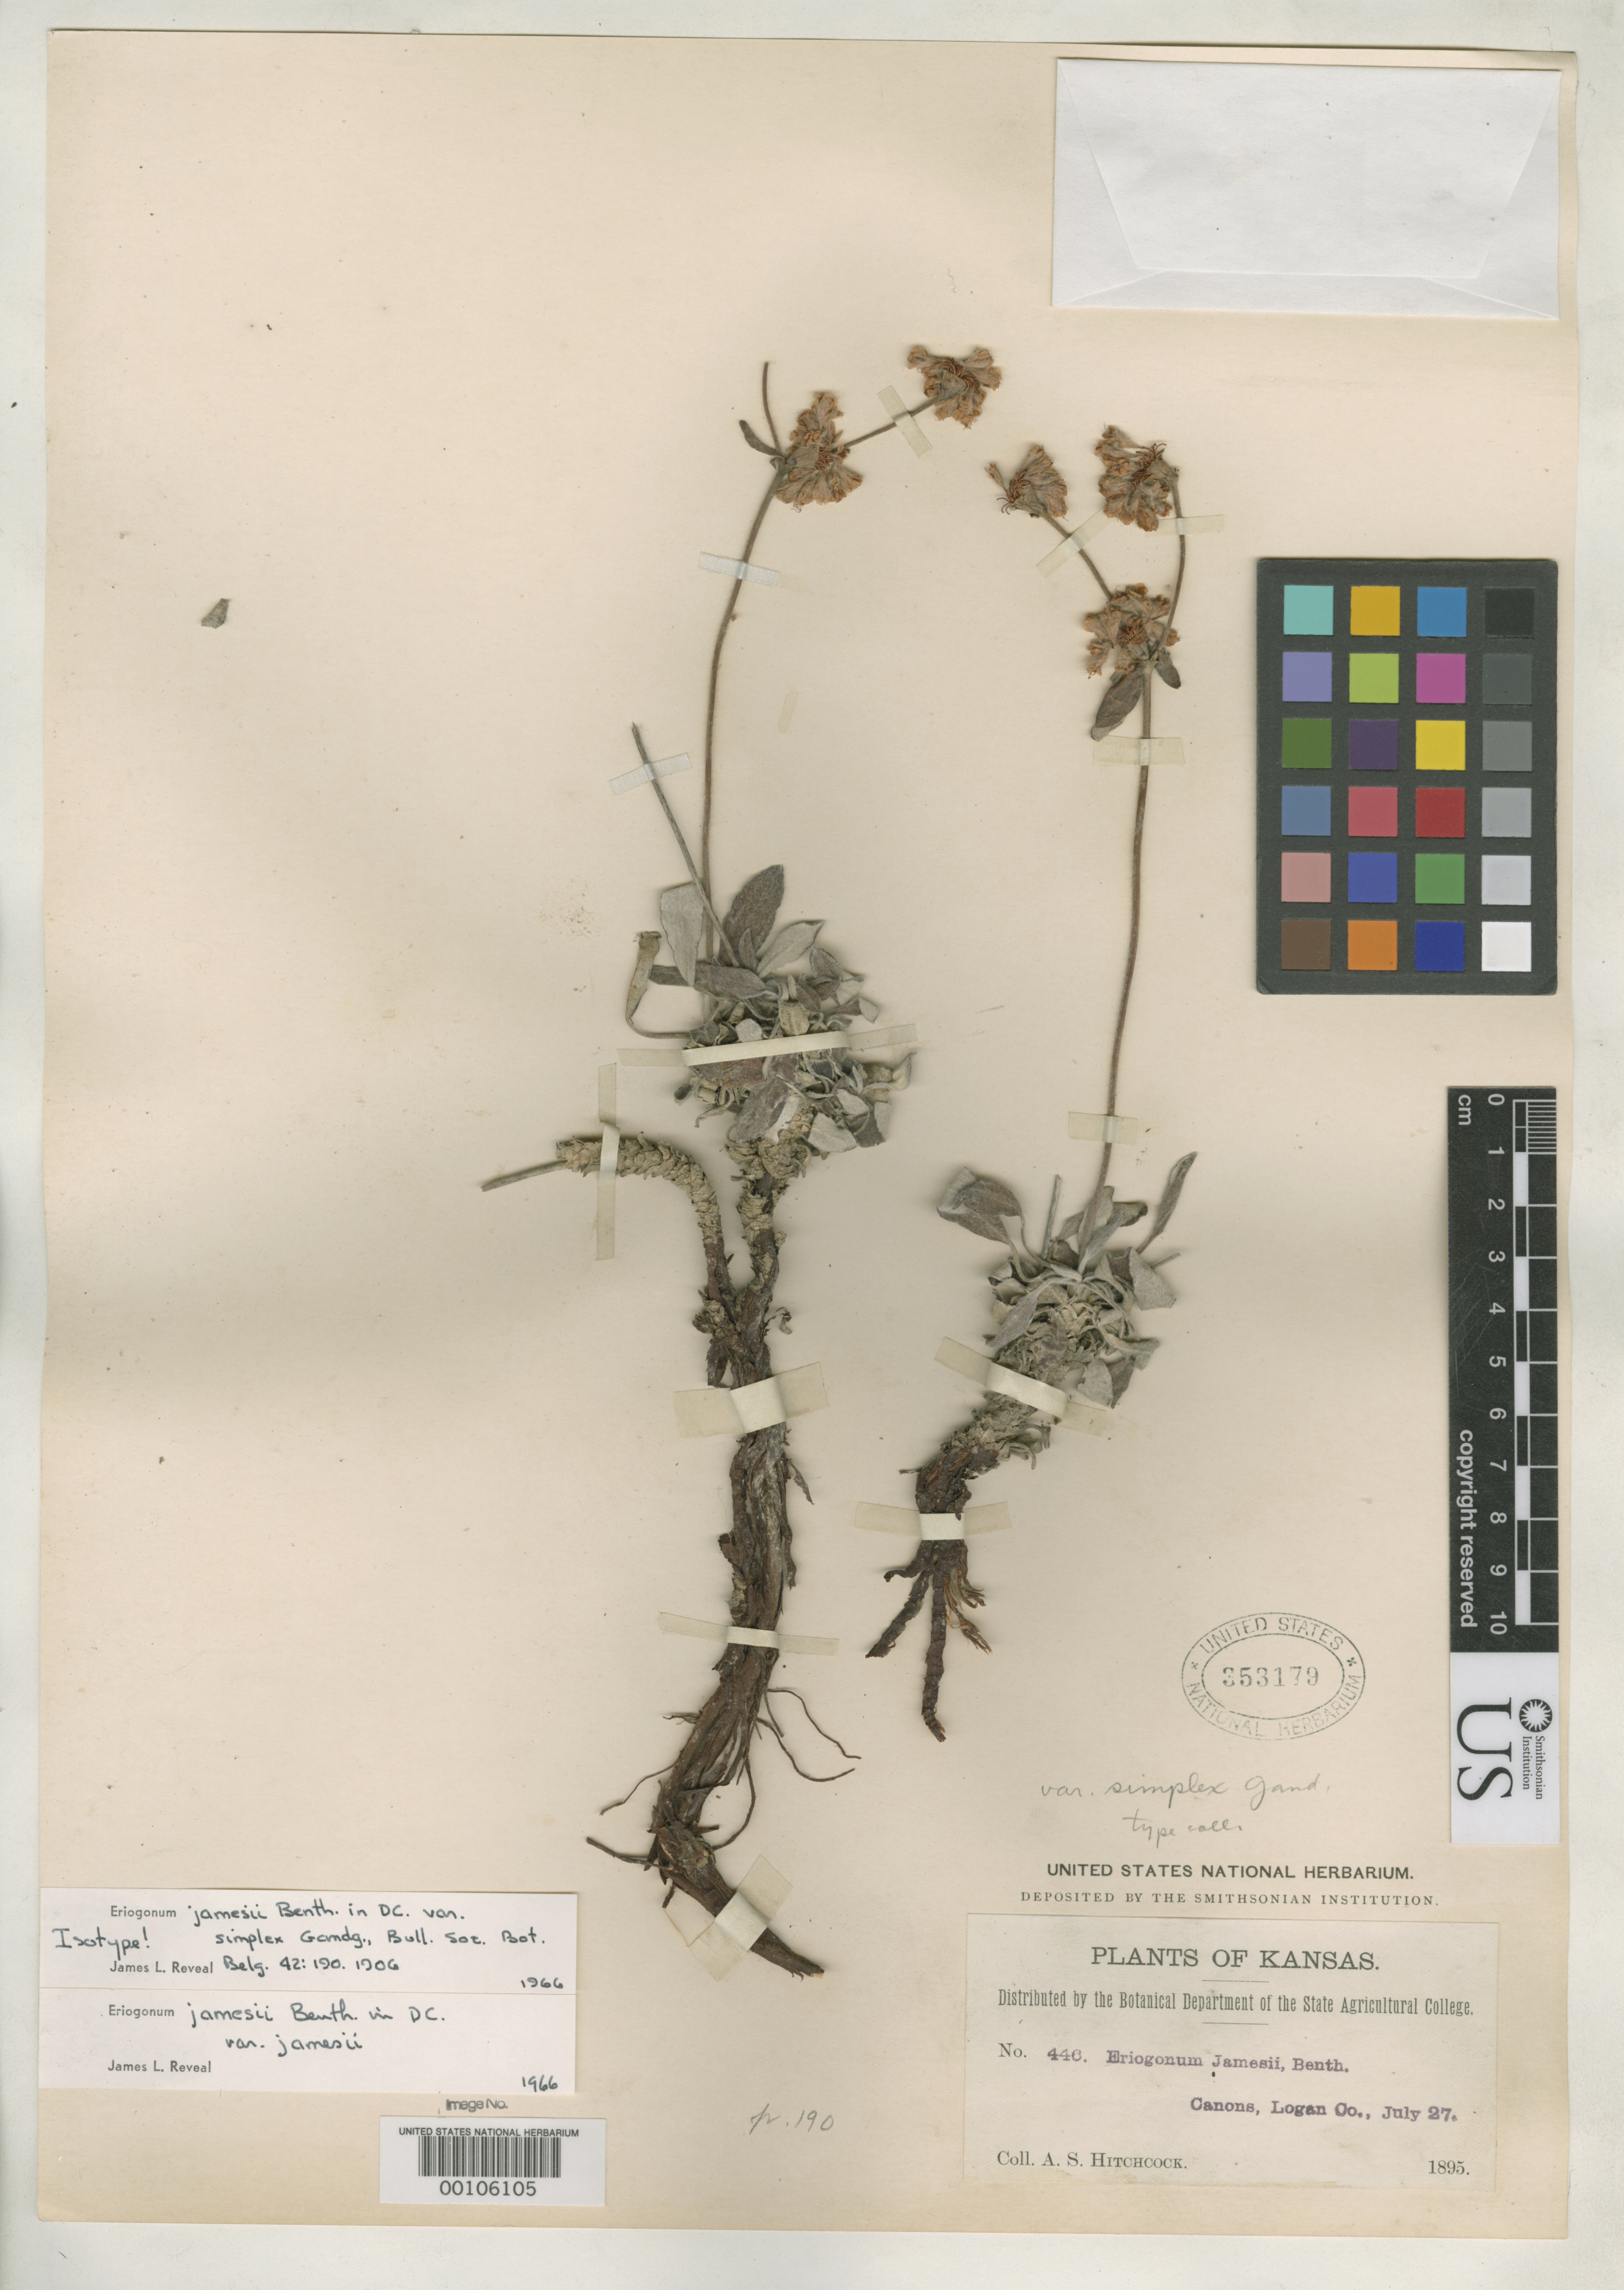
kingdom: Plantae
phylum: Tracheophyta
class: Magnoliopsida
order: Caryophyllales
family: Polygonaceae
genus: Eriogonum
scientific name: Eriogonum jamesii var. simplex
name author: Gand.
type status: Isotype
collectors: A. S. Hitchcock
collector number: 446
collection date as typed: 27 Jul 1895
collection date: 1895-07-27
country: United States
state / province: Kansas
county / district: Logan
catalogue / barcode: US 353179